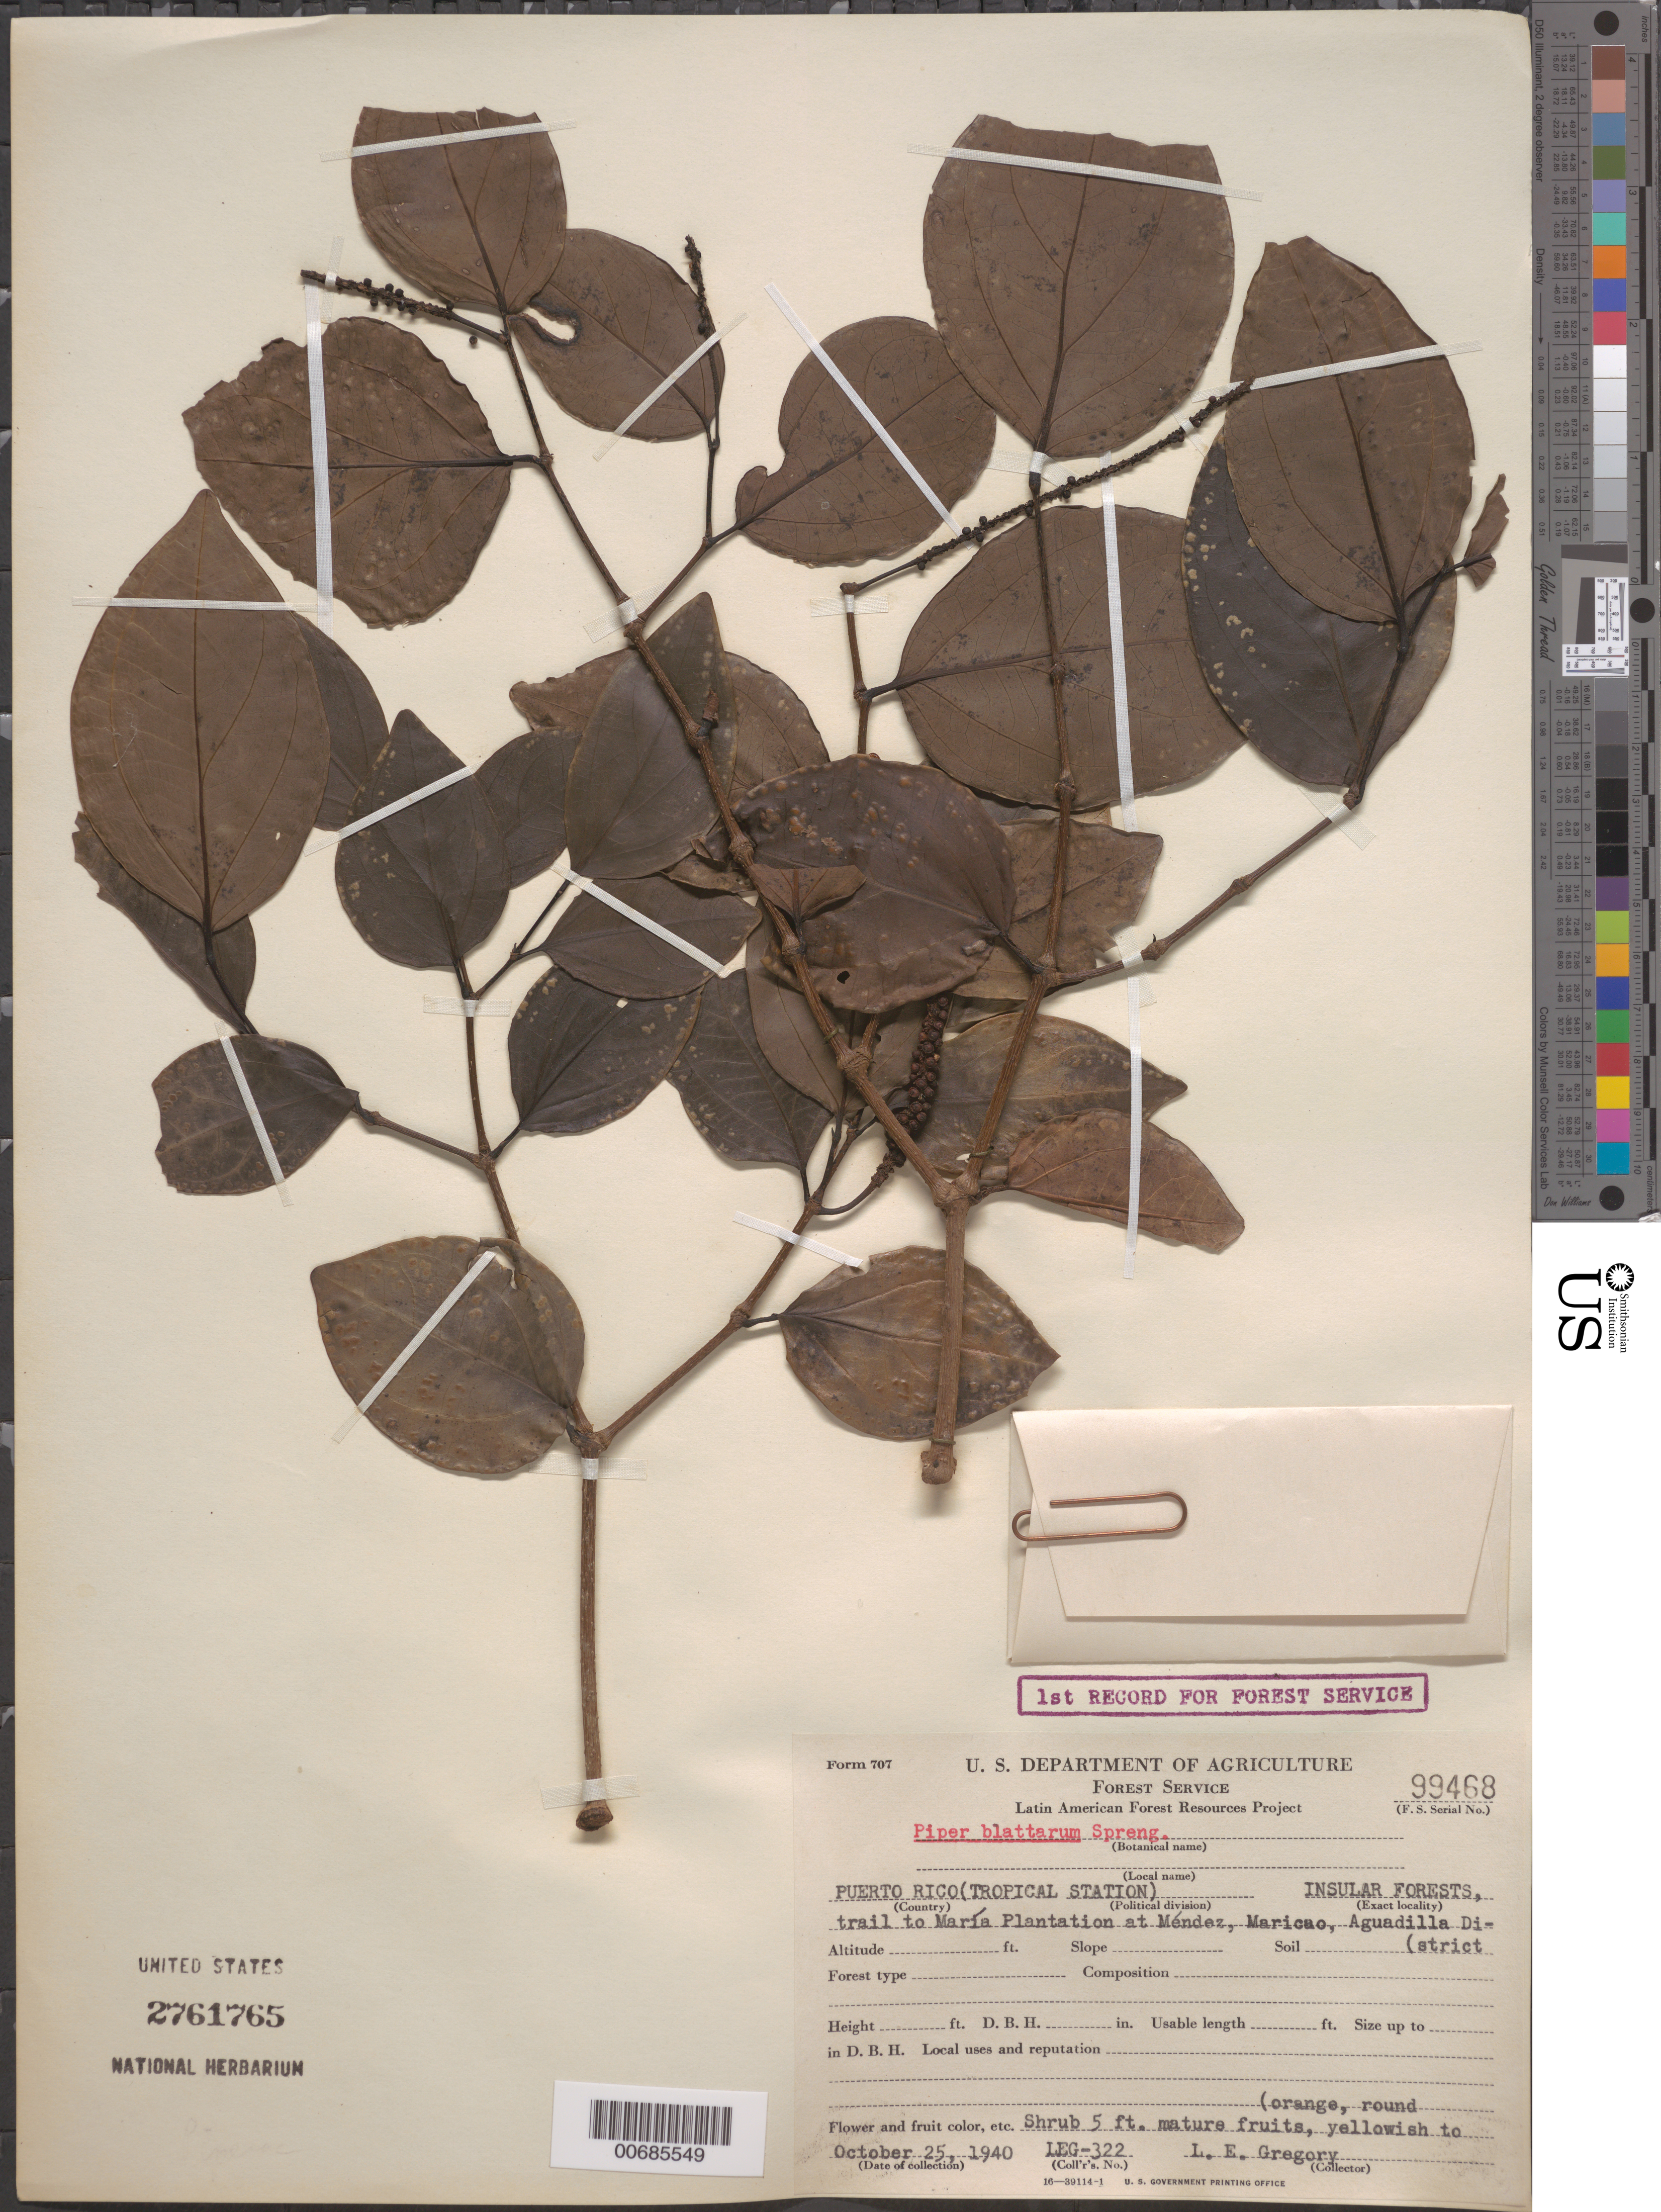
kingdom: Plantae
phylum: Tracheophyta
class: Magnoliopsida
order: Piperales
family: Piperaceae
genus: Piper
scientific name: Piper blattarum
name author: Spreng.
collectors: L. E. Gregory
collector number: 322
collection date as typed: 25 Oct 1940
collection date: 1940-10-25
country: Puerto Rico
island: Greater Antilles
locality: Insular Forest, trail to María Plantation at Méndez, Maricao, Aguadilla District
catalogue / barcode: US 2761765